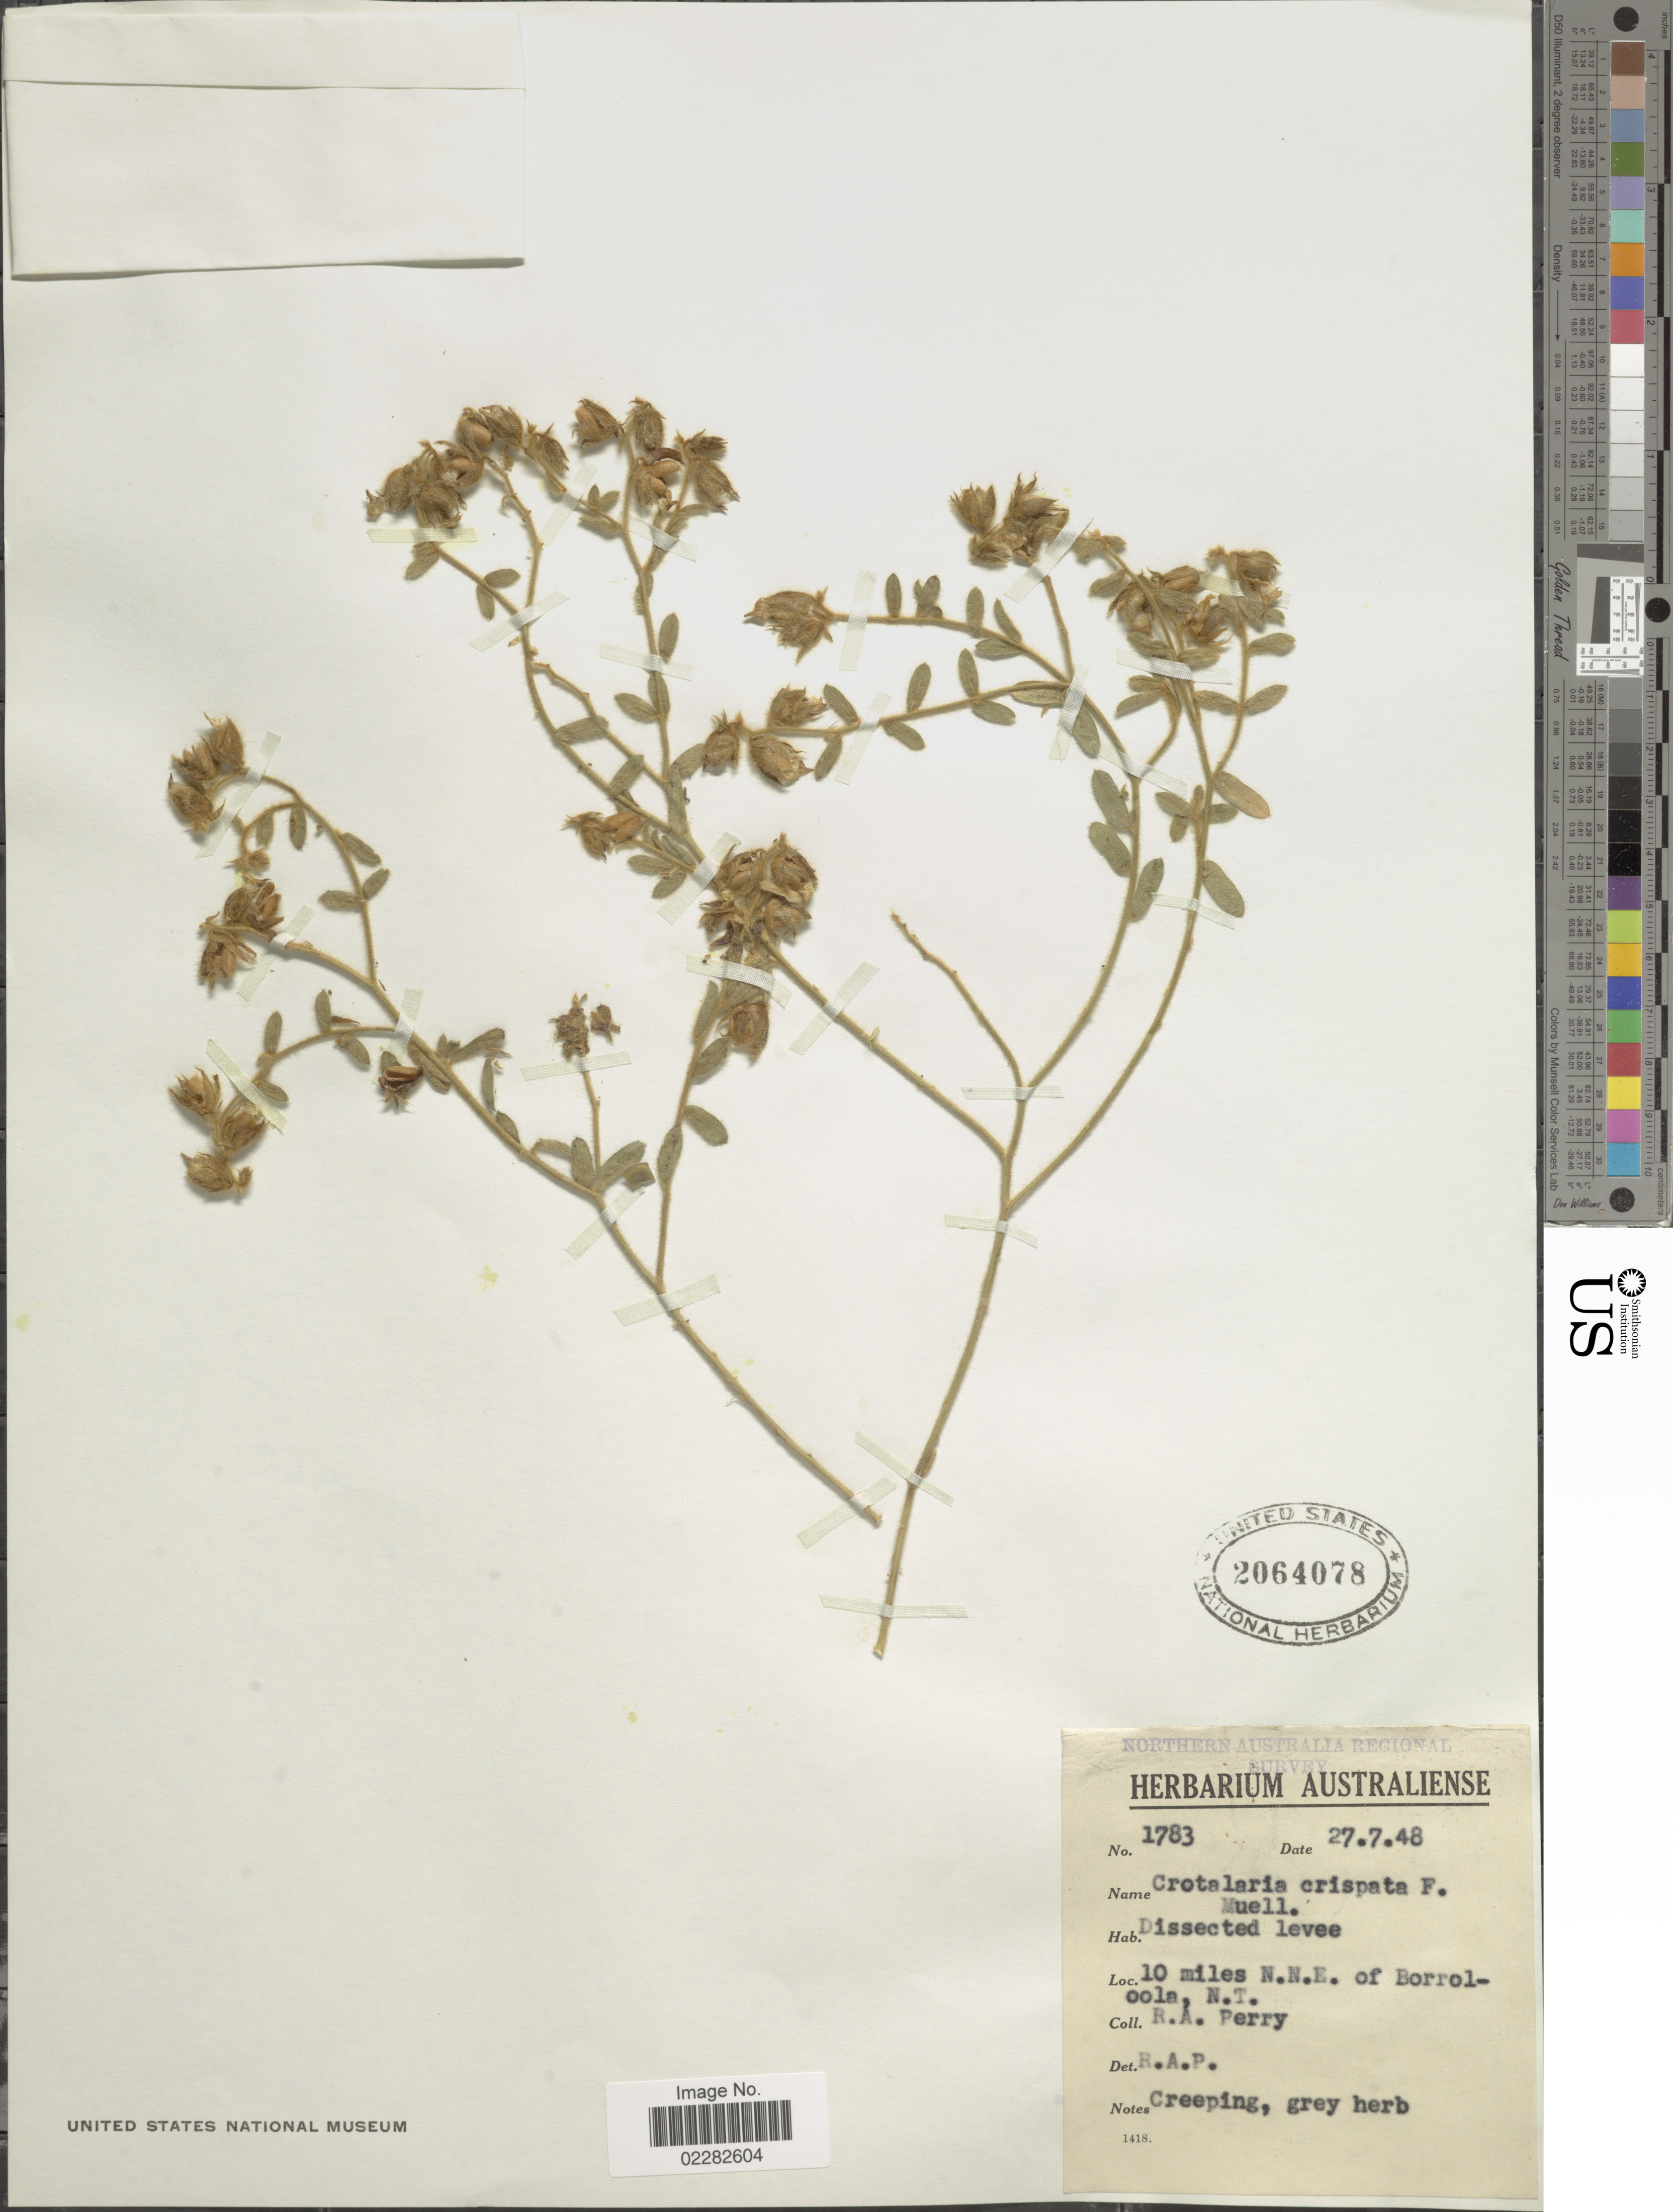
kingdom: Plantae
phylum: Tracheophyta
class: Magnoliopsida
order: Fabales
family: Fabaceae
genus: Crotalaria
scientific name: Crotalaria crispata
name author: Benth.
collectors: Perry, R. A.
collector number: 1783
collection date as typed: Transcribed d/m/y: 27/7/48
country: Australia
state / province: Northern Territory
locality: Northern Australia, Dissected levee, 10 miles N.N.E. of Borrolcola, N.T.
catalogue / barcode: US 2064078